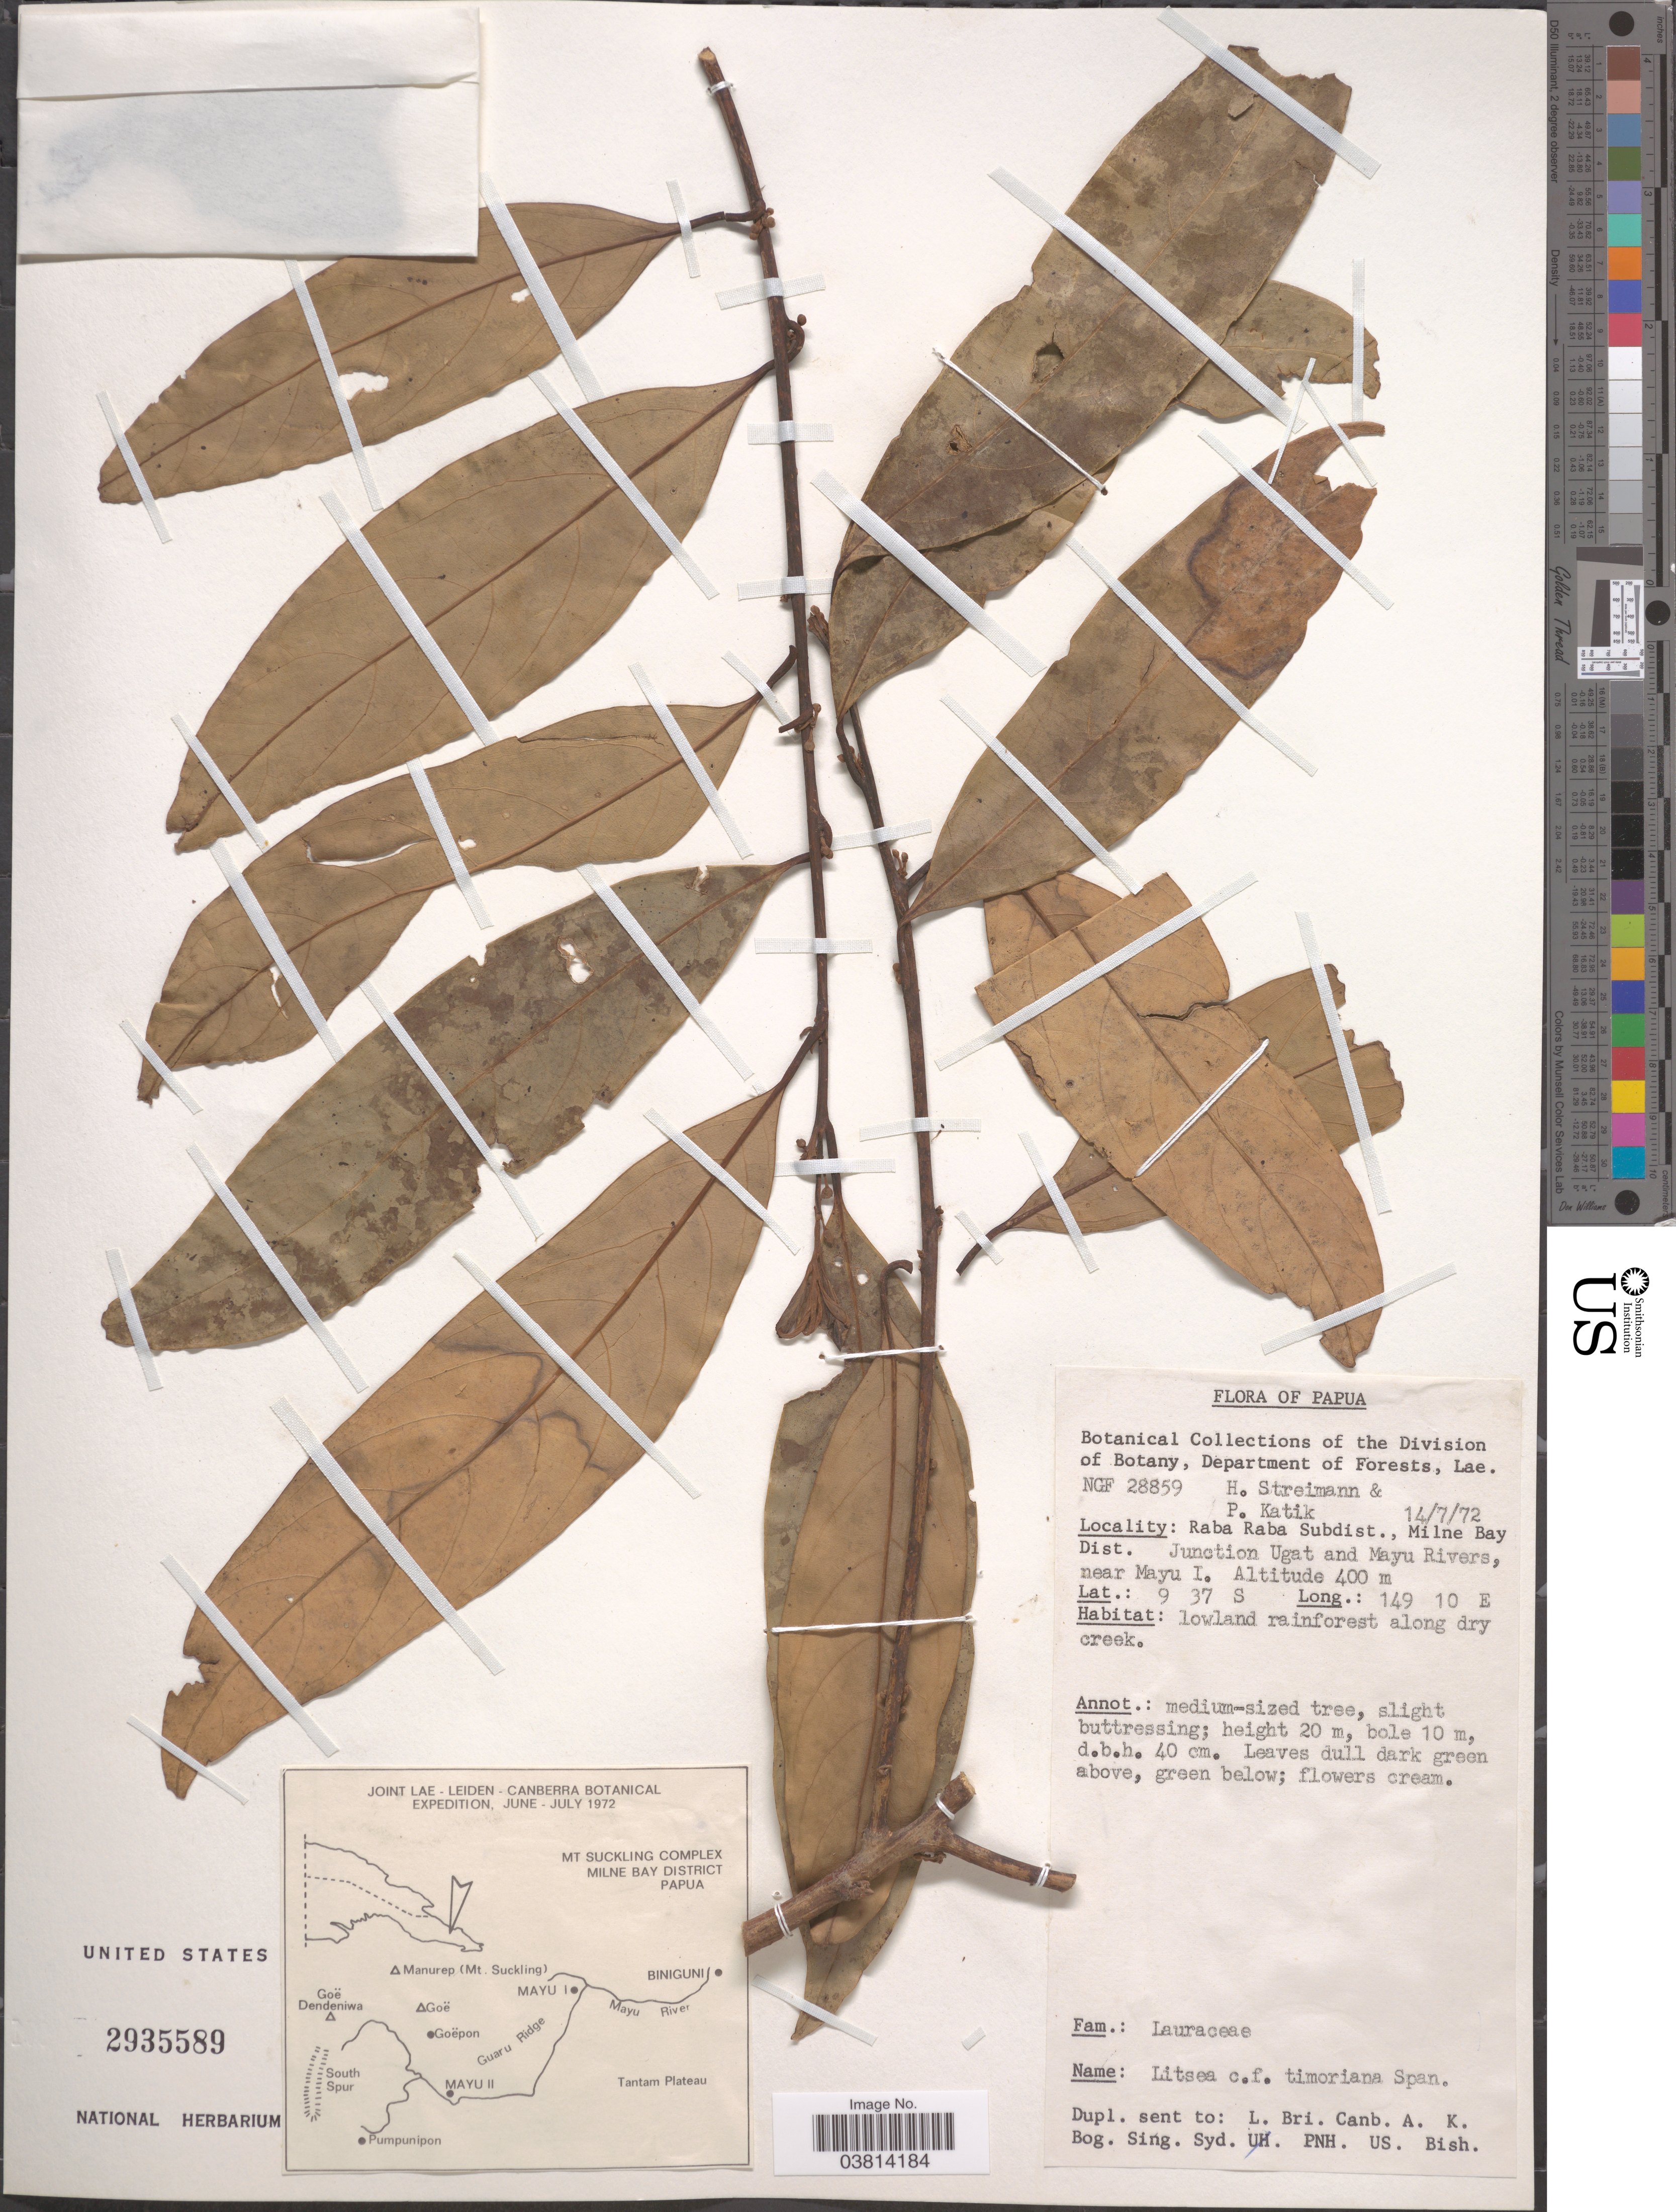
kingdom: Plantae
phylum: Tracheophyta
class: Magnoliopsida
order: Laurales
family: Lauraceae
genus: Litsea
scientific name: Litsea timoriana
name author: Span.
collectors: H. Streimann & P. Katik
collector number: NGF 28859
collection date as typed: Transcribed d/m/y: 14/7/72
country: Papua New Guinea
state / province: Milne Bay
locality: Raba Raba Subdist., Milne Bay Dist. Junction Ugat and Mayu Rivers, near Mayu I. Along dry creek.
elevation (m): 400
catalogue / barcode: US 2935589